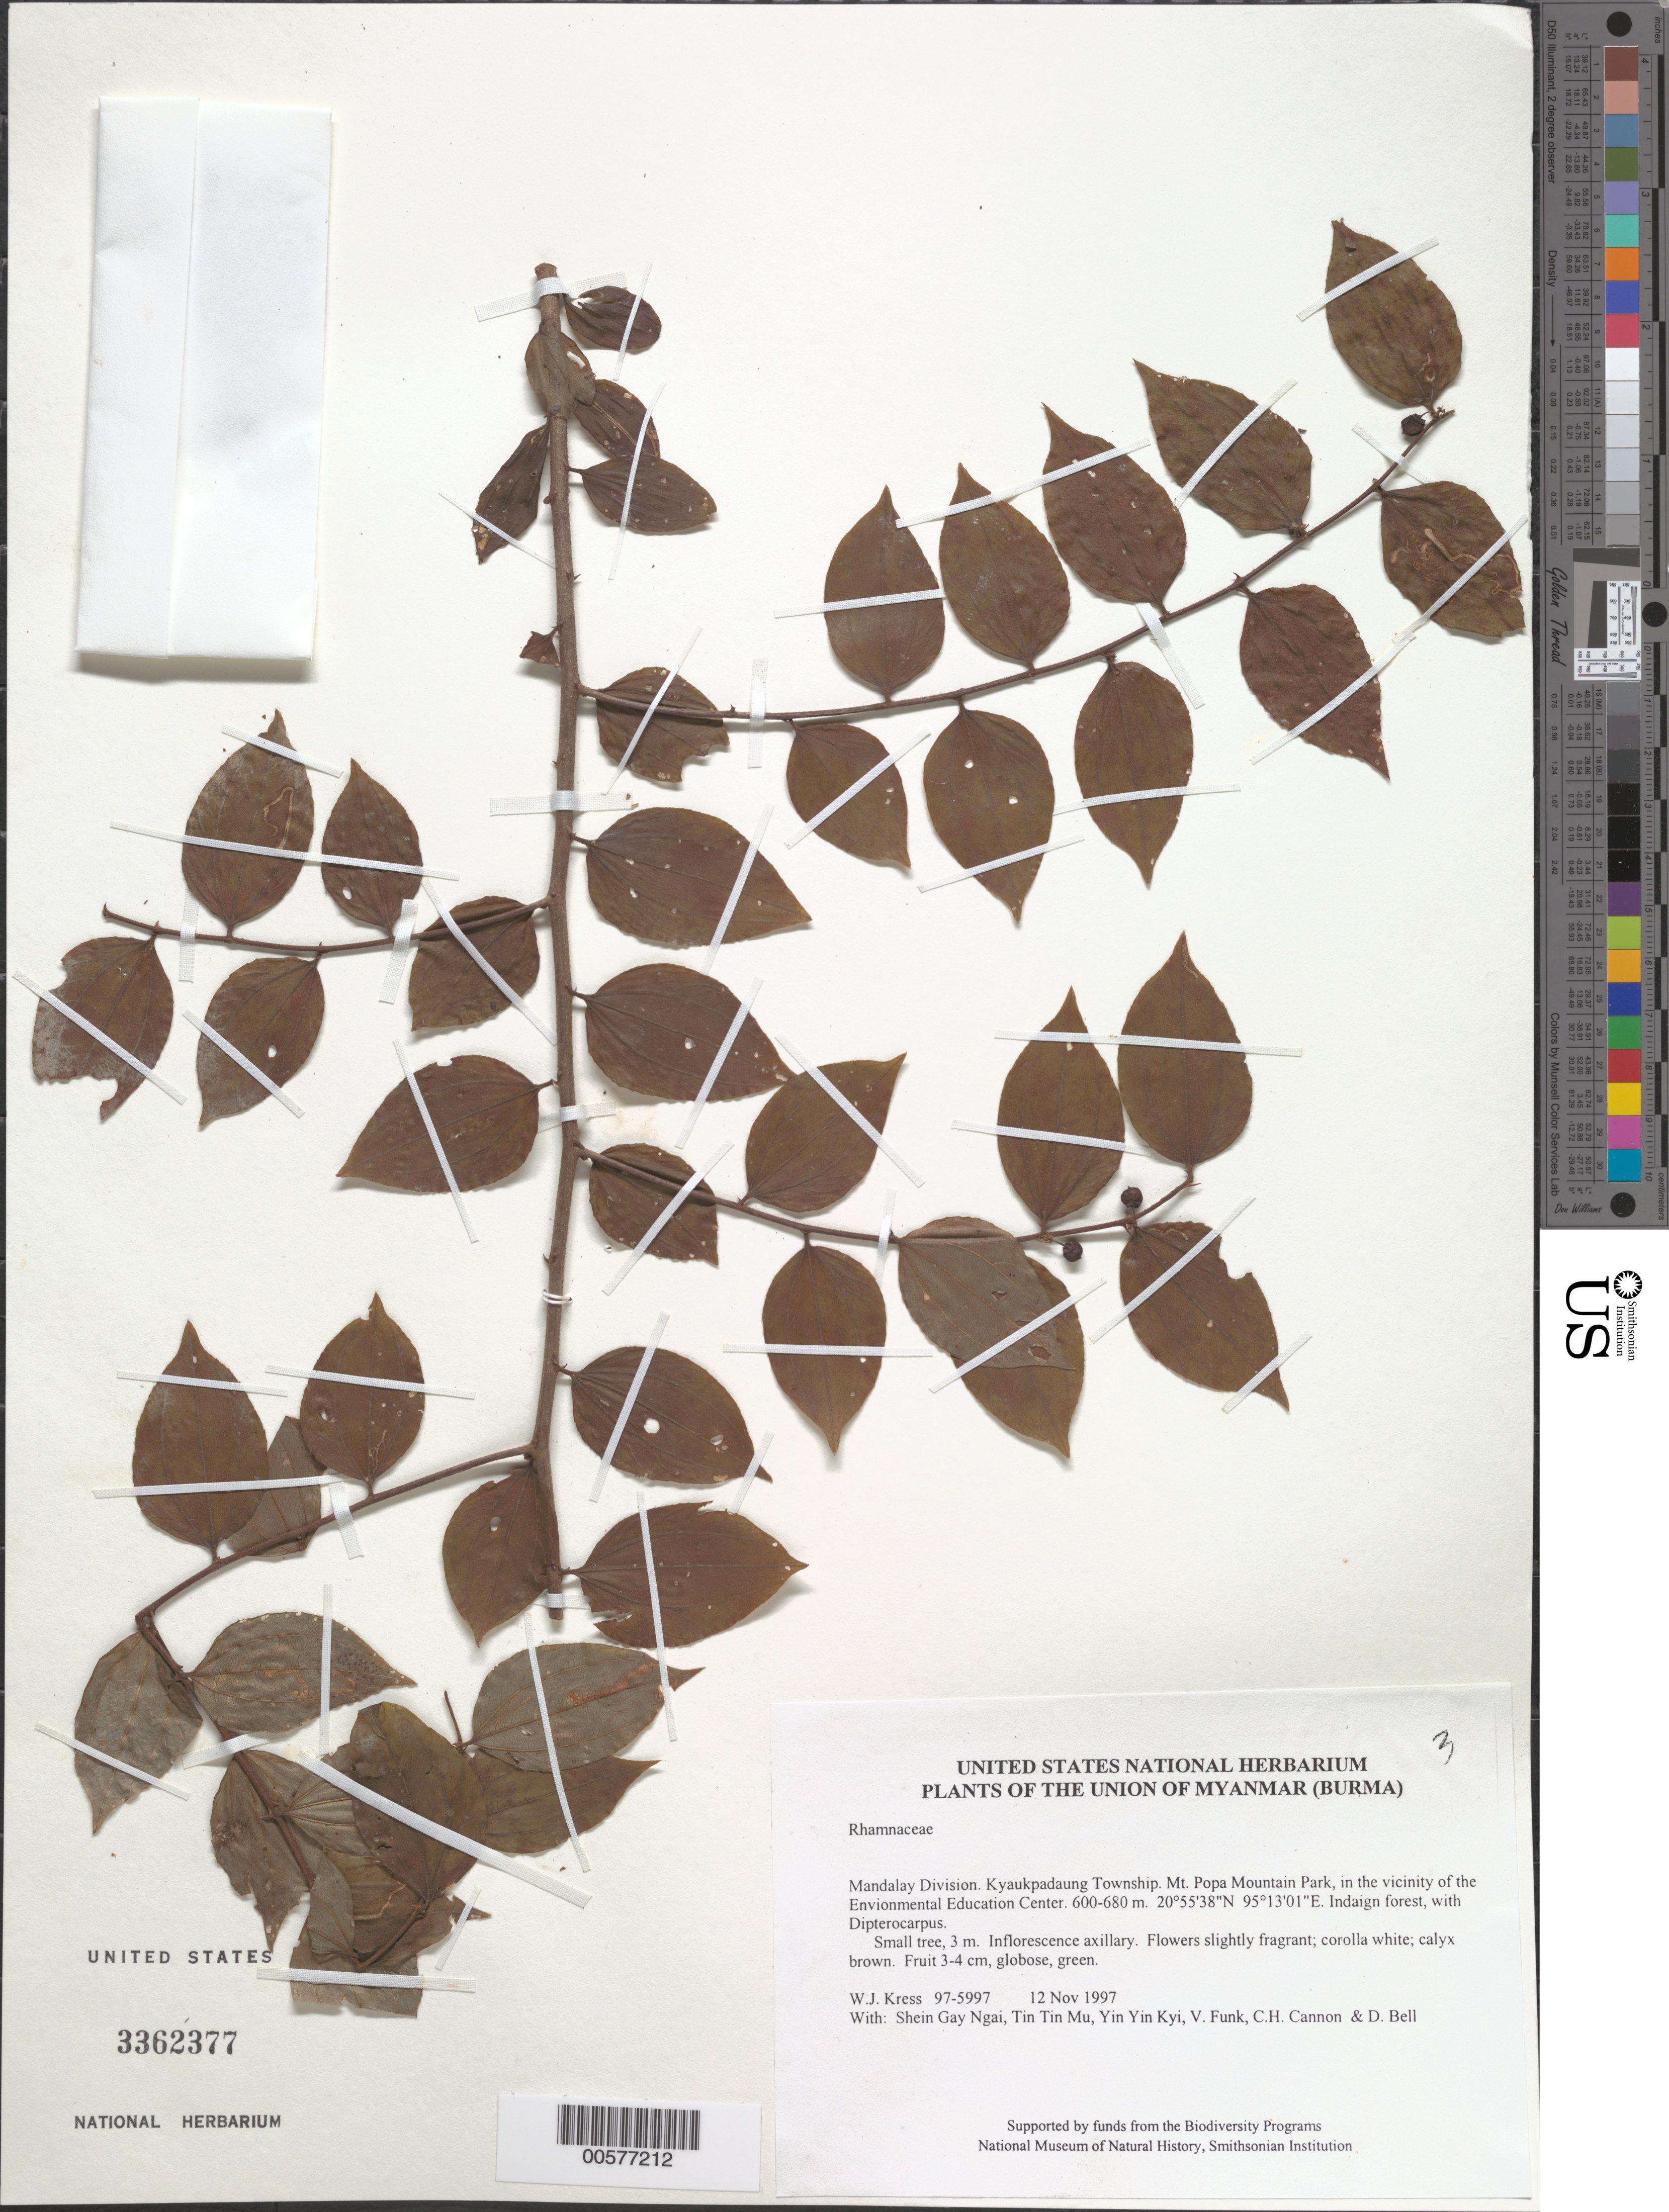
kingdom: Plantae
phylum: Tracheophyta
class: Magnoliopsida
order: Rosales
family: Rhamnaceae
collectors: W. J. Kress, Shein Gay Ngai, Tin Tin Mu, Yin Yin Kyi, V. Funk & C. H. Cannon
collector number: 97-5997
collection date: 1997-11-12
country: Myanmar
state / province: Mandalay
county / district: Kyaukpadaung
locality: Mt. Popa Mountain Park, in the vicinity of the Envionmental Education Center.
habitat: Indaign forest, with Dipterocarpus.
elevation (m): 600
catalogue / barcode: US 3362377